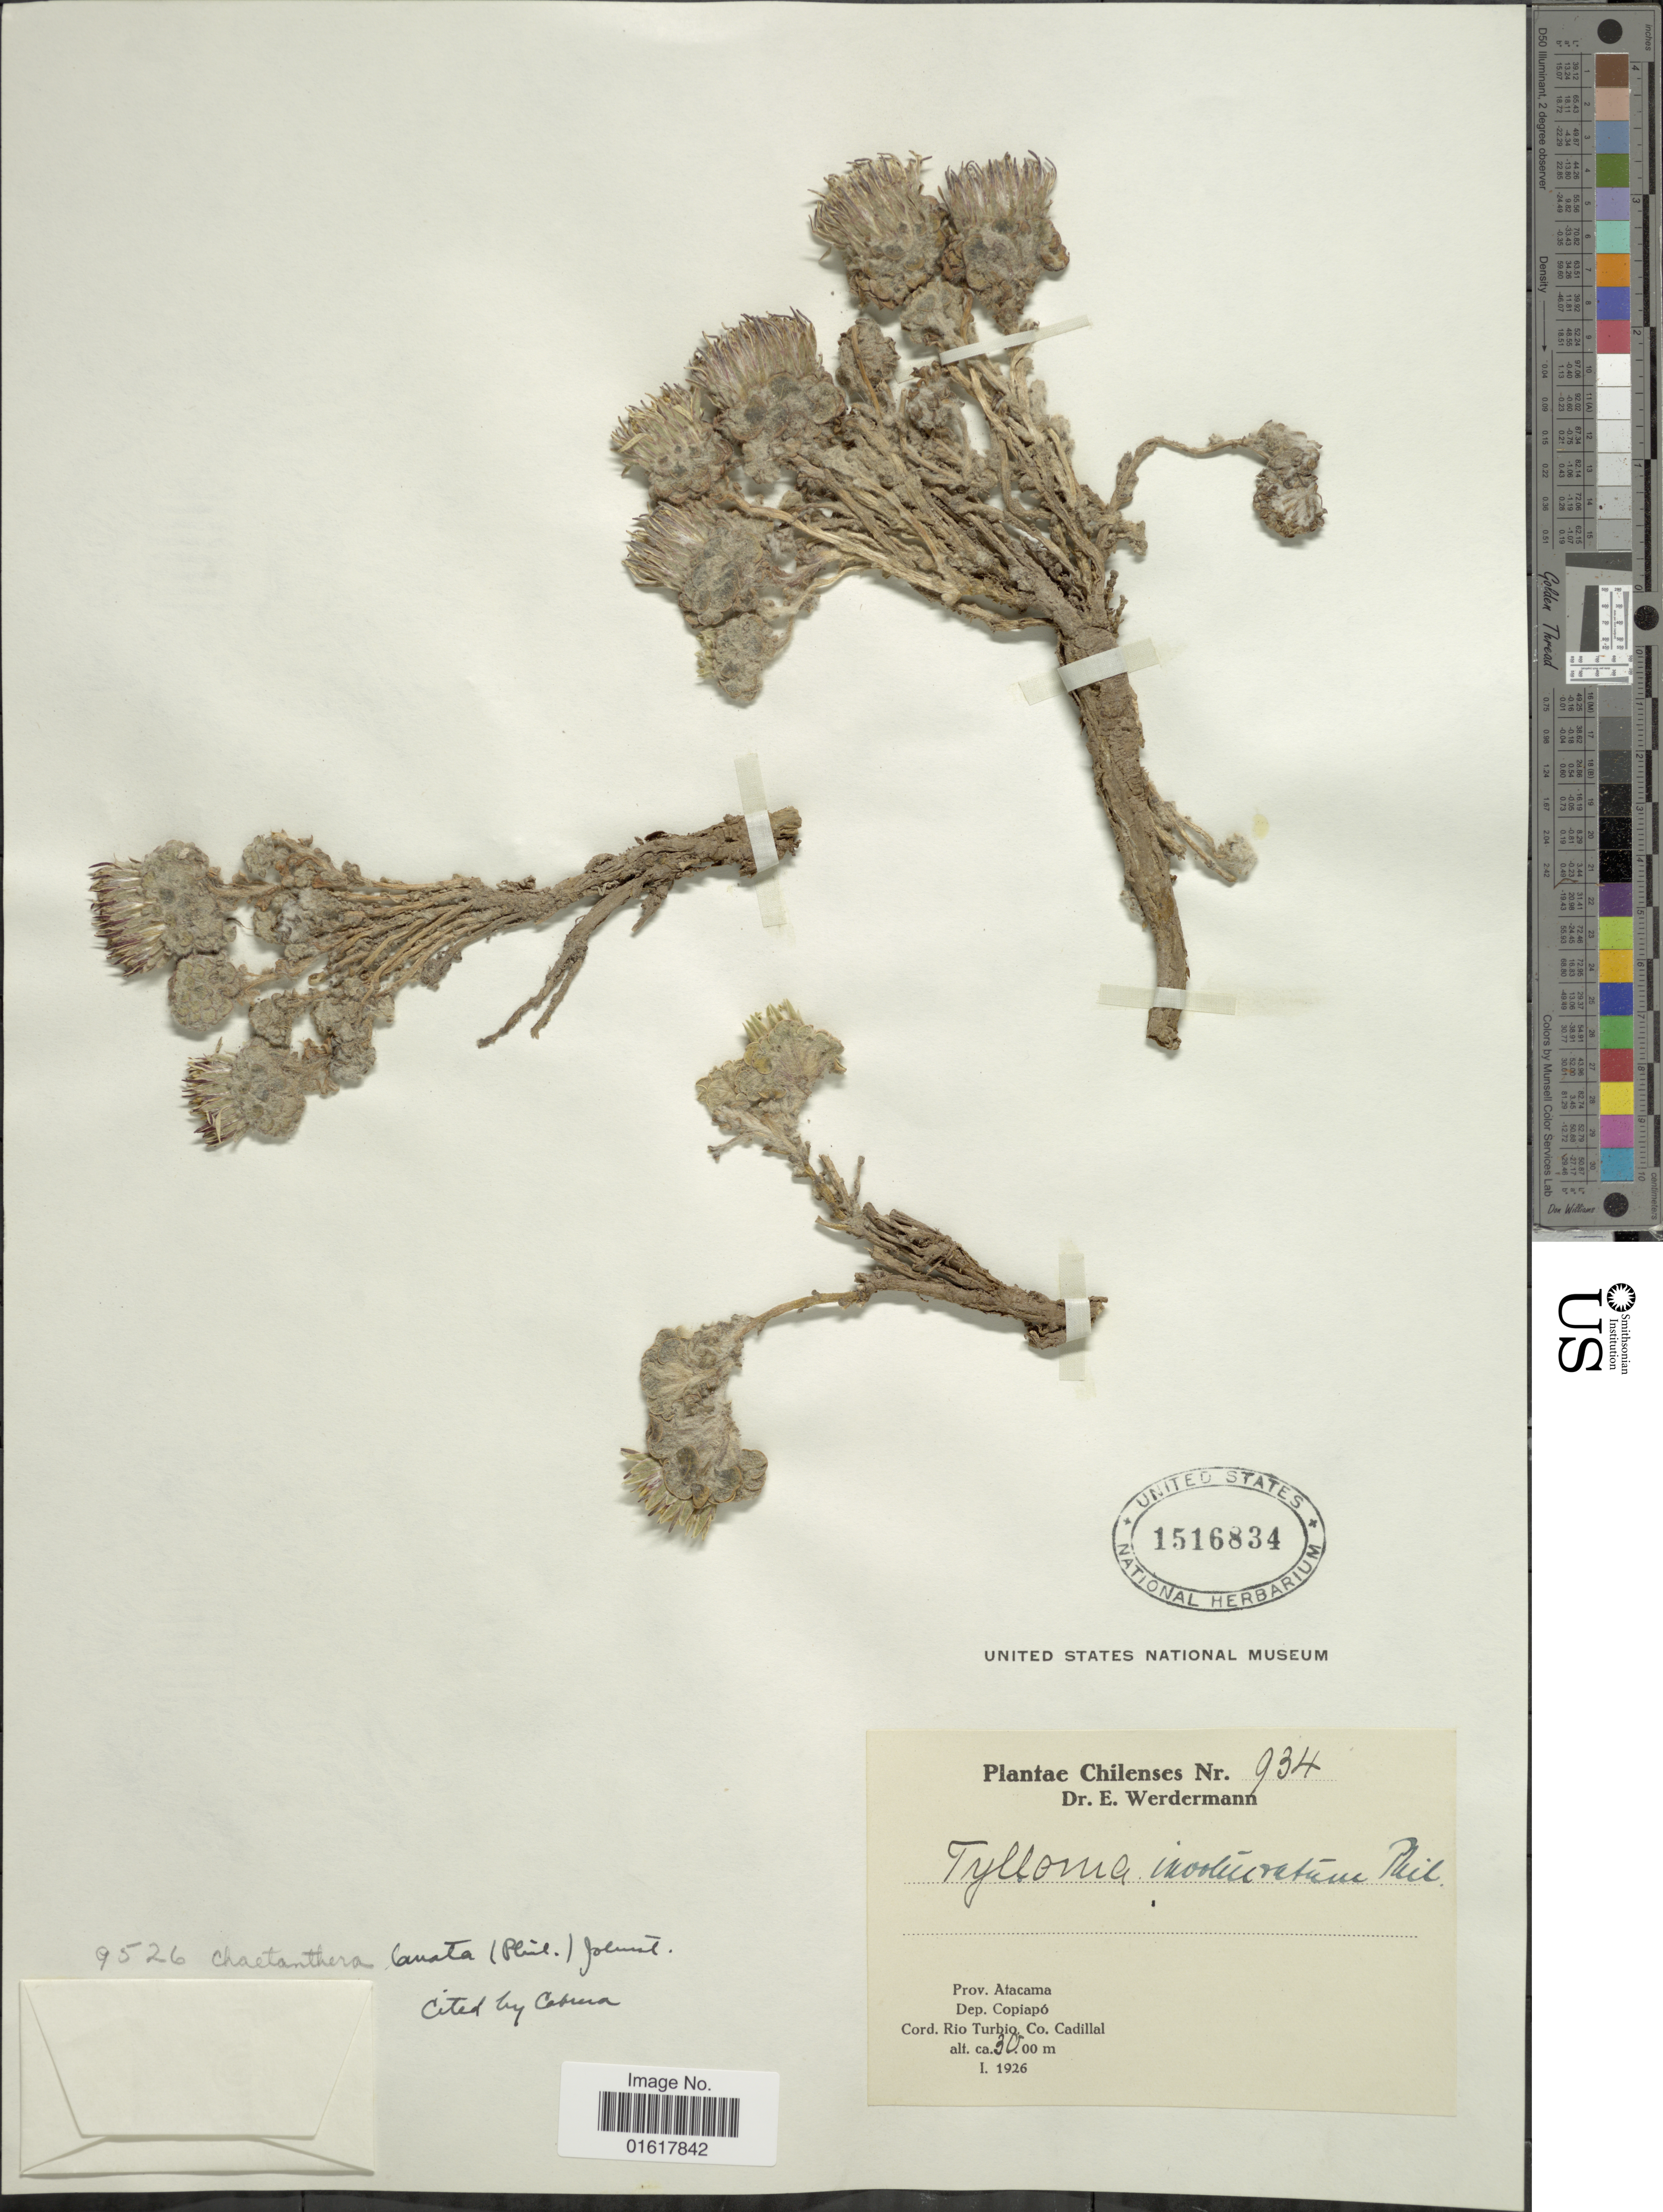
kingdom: Plantae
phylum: Tracheophyta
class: Magnoliopsida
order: Asterales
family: Asteraceae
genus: Chaetanthera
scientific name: Chaetanthera lanata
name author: (Phil.) I.M. Johnst.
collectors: E. Werdermann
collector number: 934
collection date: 1926-01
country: Chile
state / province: Atacama (III)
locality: Dep. Copiapó. Cord. Rio Turbio Co. Cadillal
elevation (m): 3000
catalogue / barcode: US 1516834